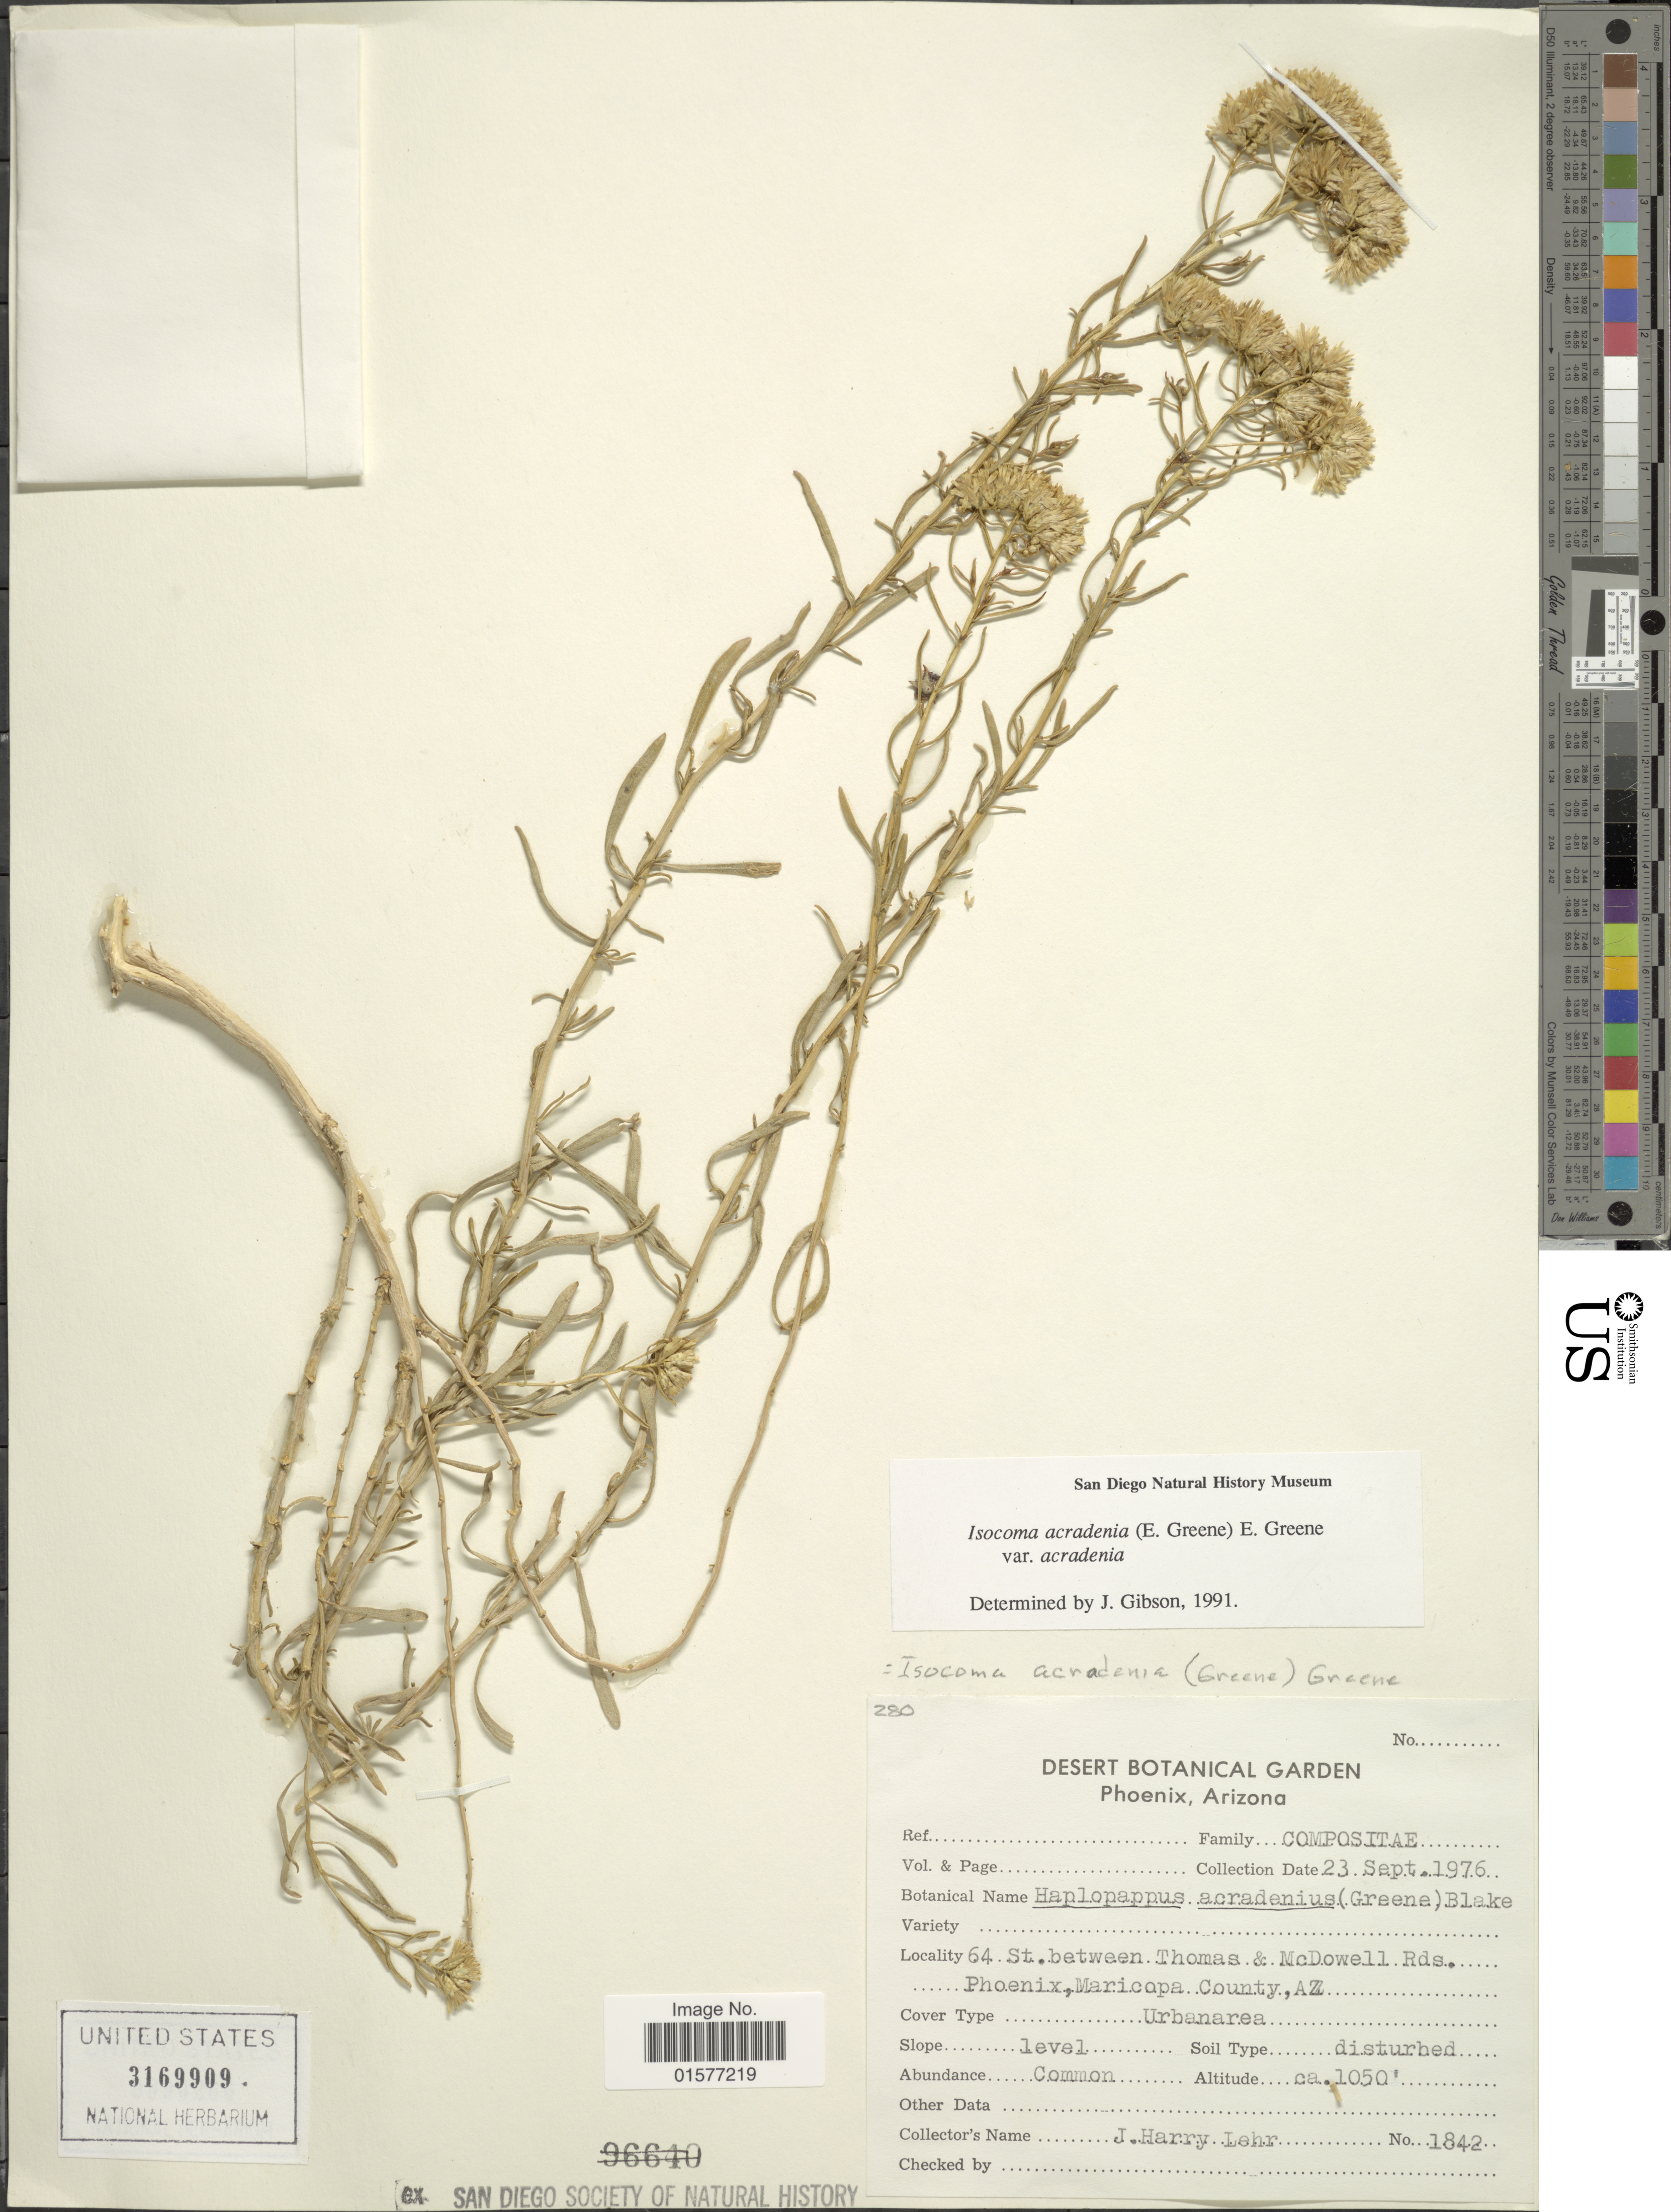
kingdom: Plantae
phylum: Tracheophyta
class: Magnoliopsida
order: Asterales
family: Asteraceae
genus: Isocoma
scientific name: Isocoma acradenia var. acradenia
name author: (Greene) Greene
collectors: J. Lehr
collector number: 1842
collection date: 1976-09-23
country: United States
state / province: Arizona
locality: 64 St. between Thomas & MacDowell Rds. Phoenix, Maricopa County, AZ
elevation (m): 320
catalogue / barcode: US 3169909